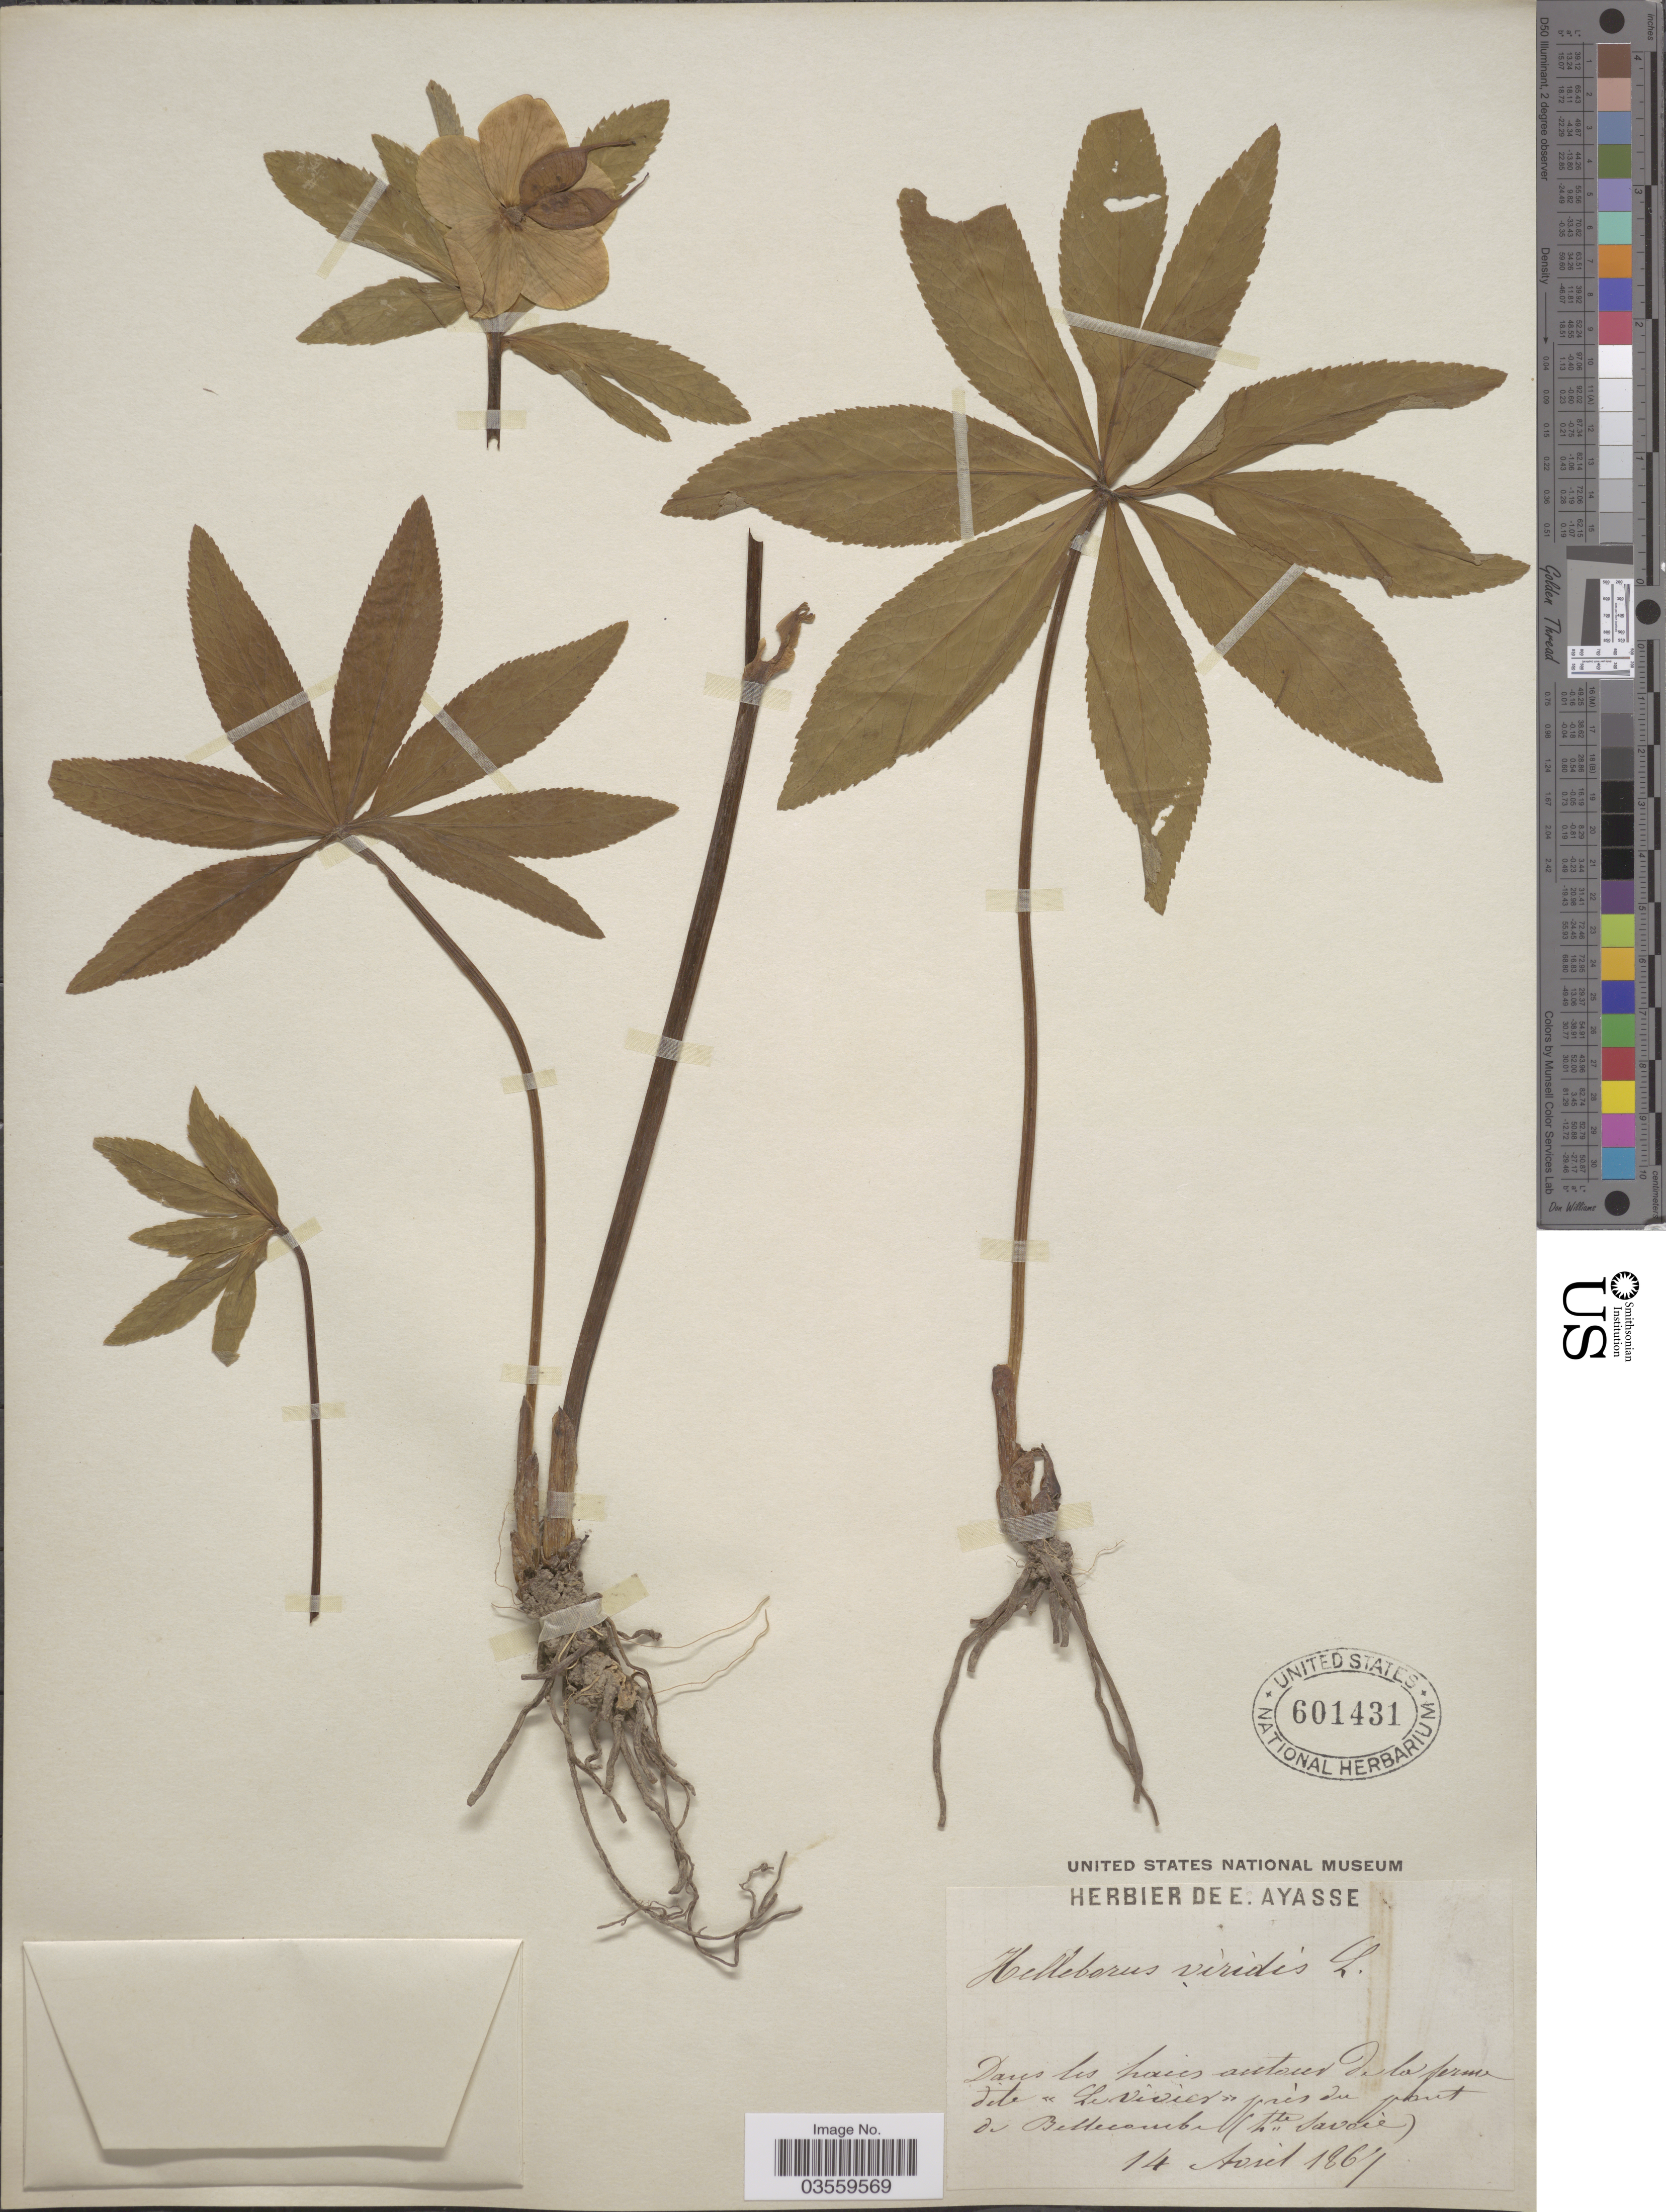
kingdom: Plantae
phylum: Tracheophyta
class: Magnoliopsida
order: Ranunculales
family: Ranunculaceae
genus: Helleborus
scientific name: Helleborus viridis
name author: L.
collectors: Ex herb. de E. Ayasse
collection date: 1867-04-14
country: France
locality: Dans les haies autour [interpreted] de la perma [interpreted] dite "Le Vivier" près du paut [interpreted] de Bellecomb [interpreted] (hte Savoie).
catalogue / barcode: US 601431